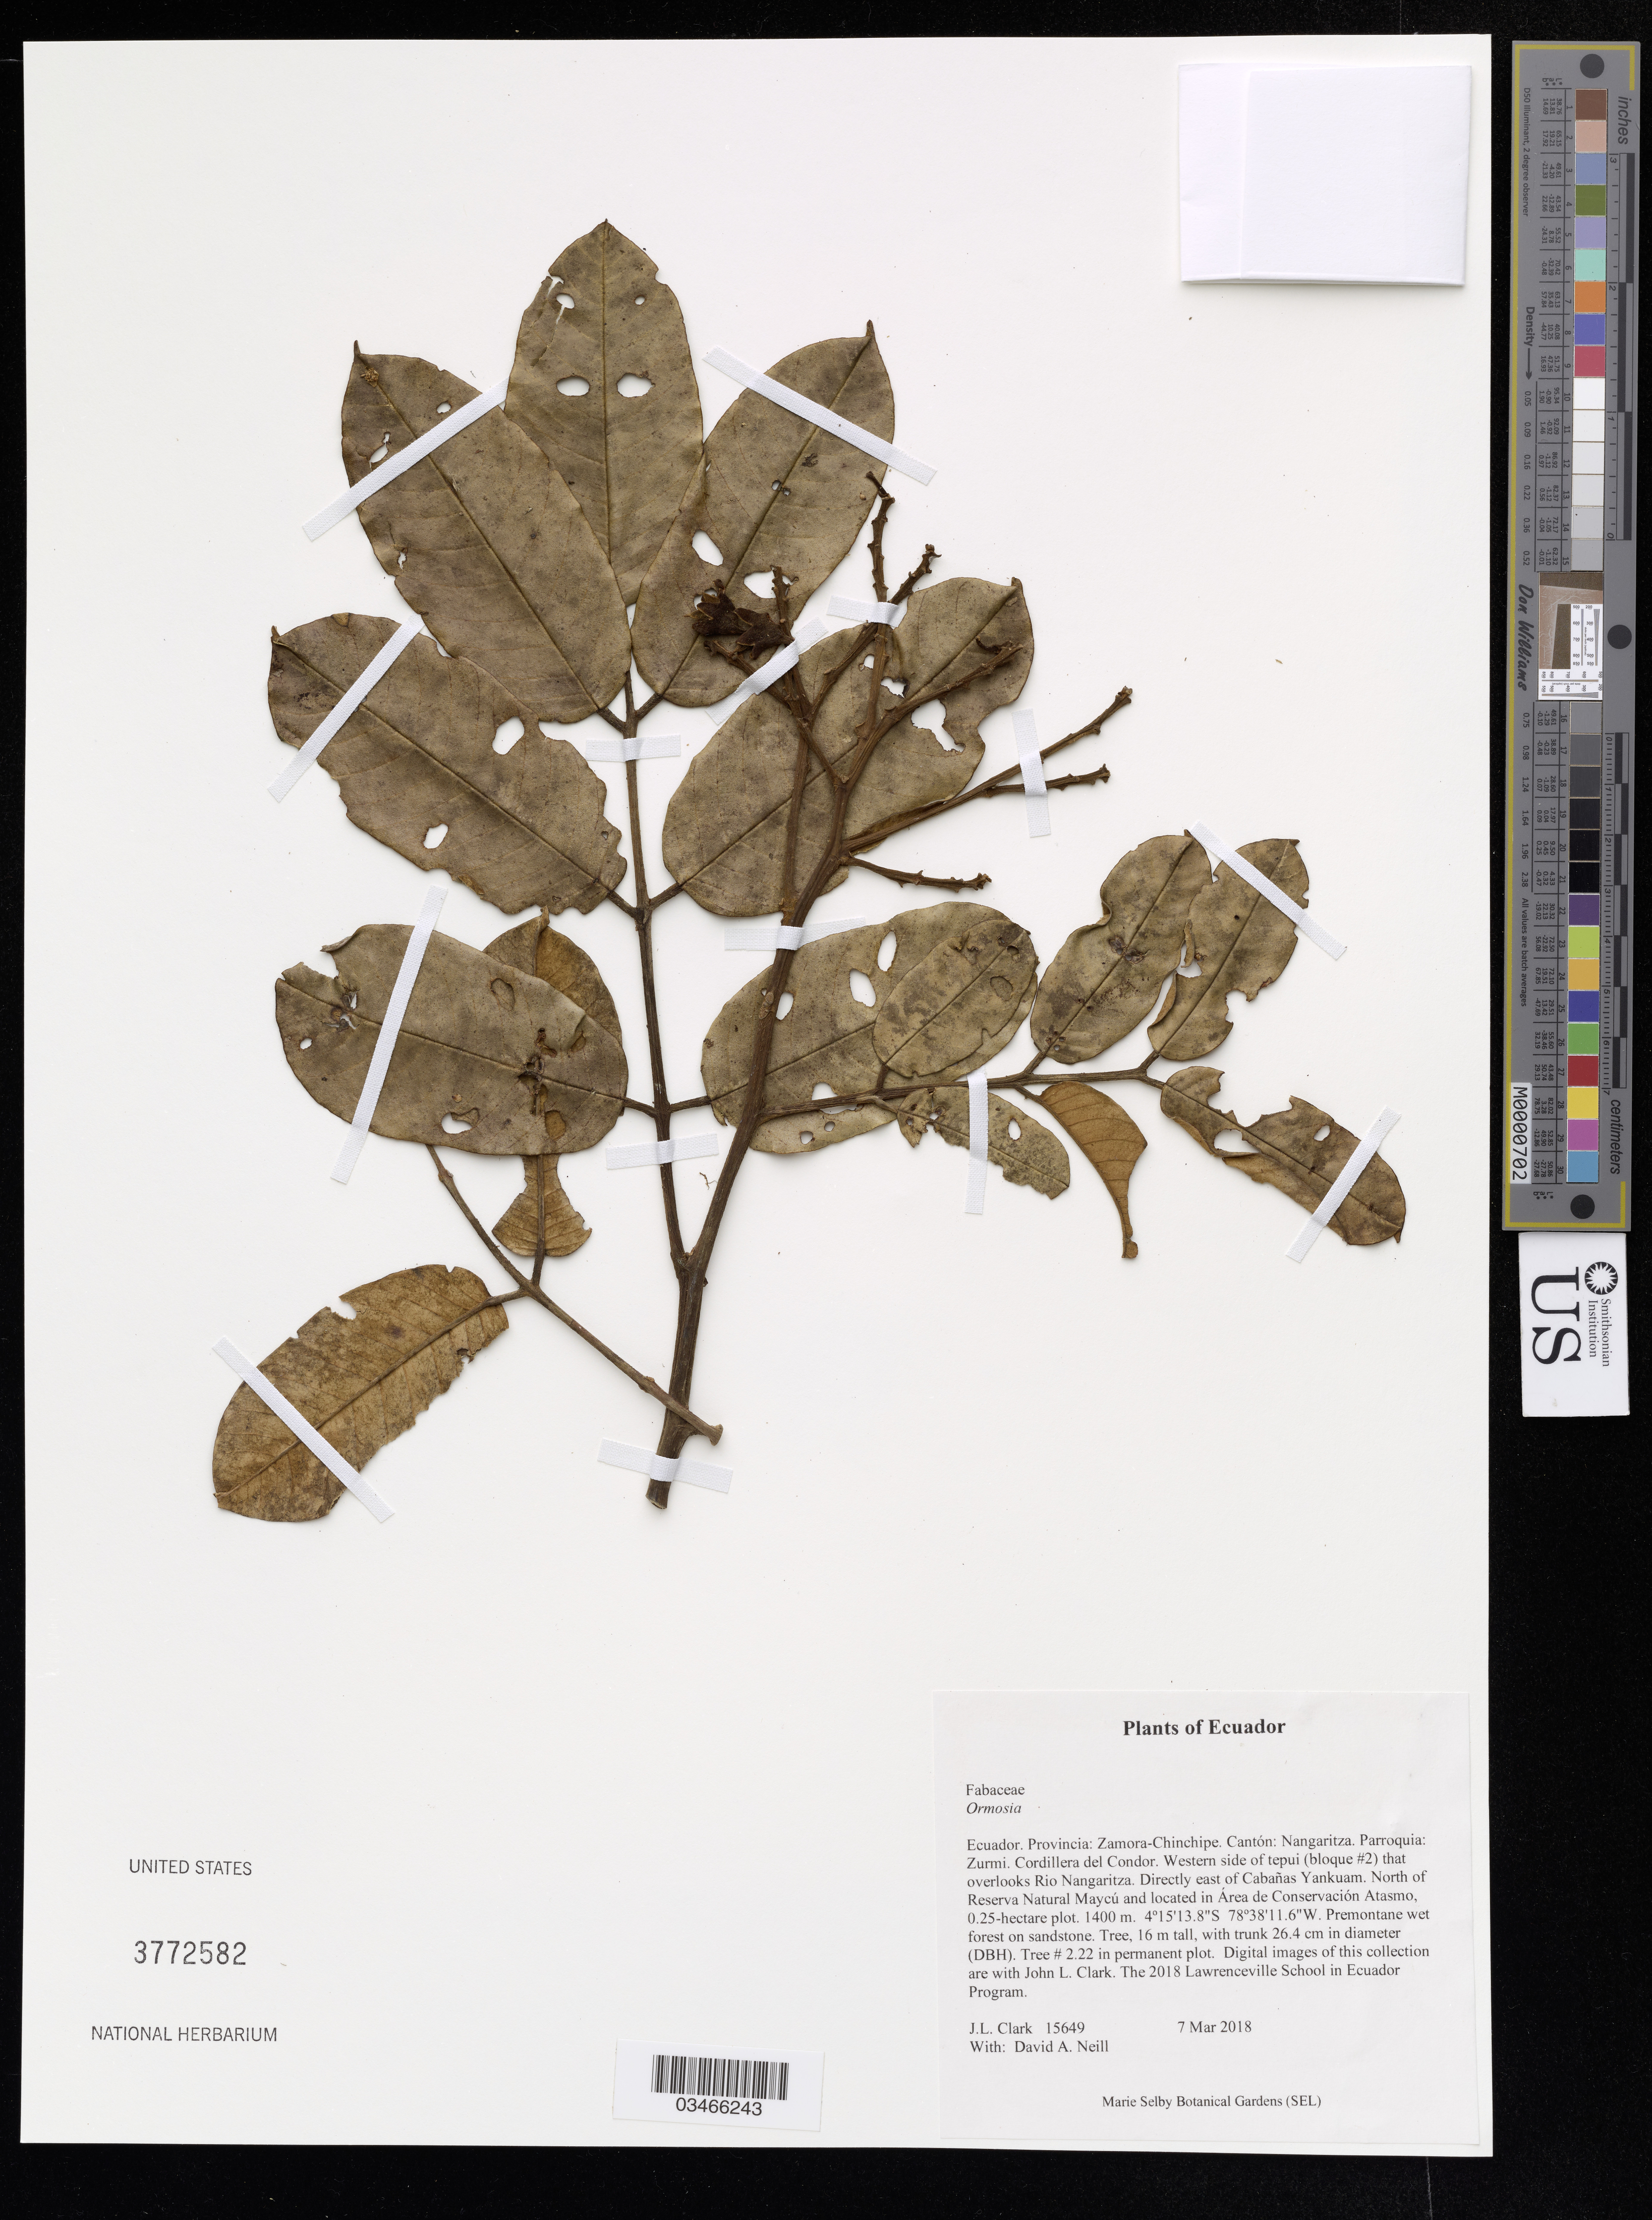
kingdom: Plantae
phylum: Tracheophyta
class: Magnoliopsida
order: Fabales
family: Fabaceae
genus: Ormosia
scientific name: Ormosia sp.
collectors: J. Clark & D. A. Neill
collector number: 15649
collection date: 2018-03-07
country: Ecuador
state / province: Zamora-Chinchipe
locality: Cantón: Nangaritza, Parroquia: Zurmi, Cordillera del Condor, Western side of tepui (bloque #2) that overlooks Rio Nagaritza, Directly east of Cabañas Yankuam, North of Reserva Natural Maycú and located Área de Conservción Atasmo.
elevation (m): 1400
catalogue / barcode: US 3772582